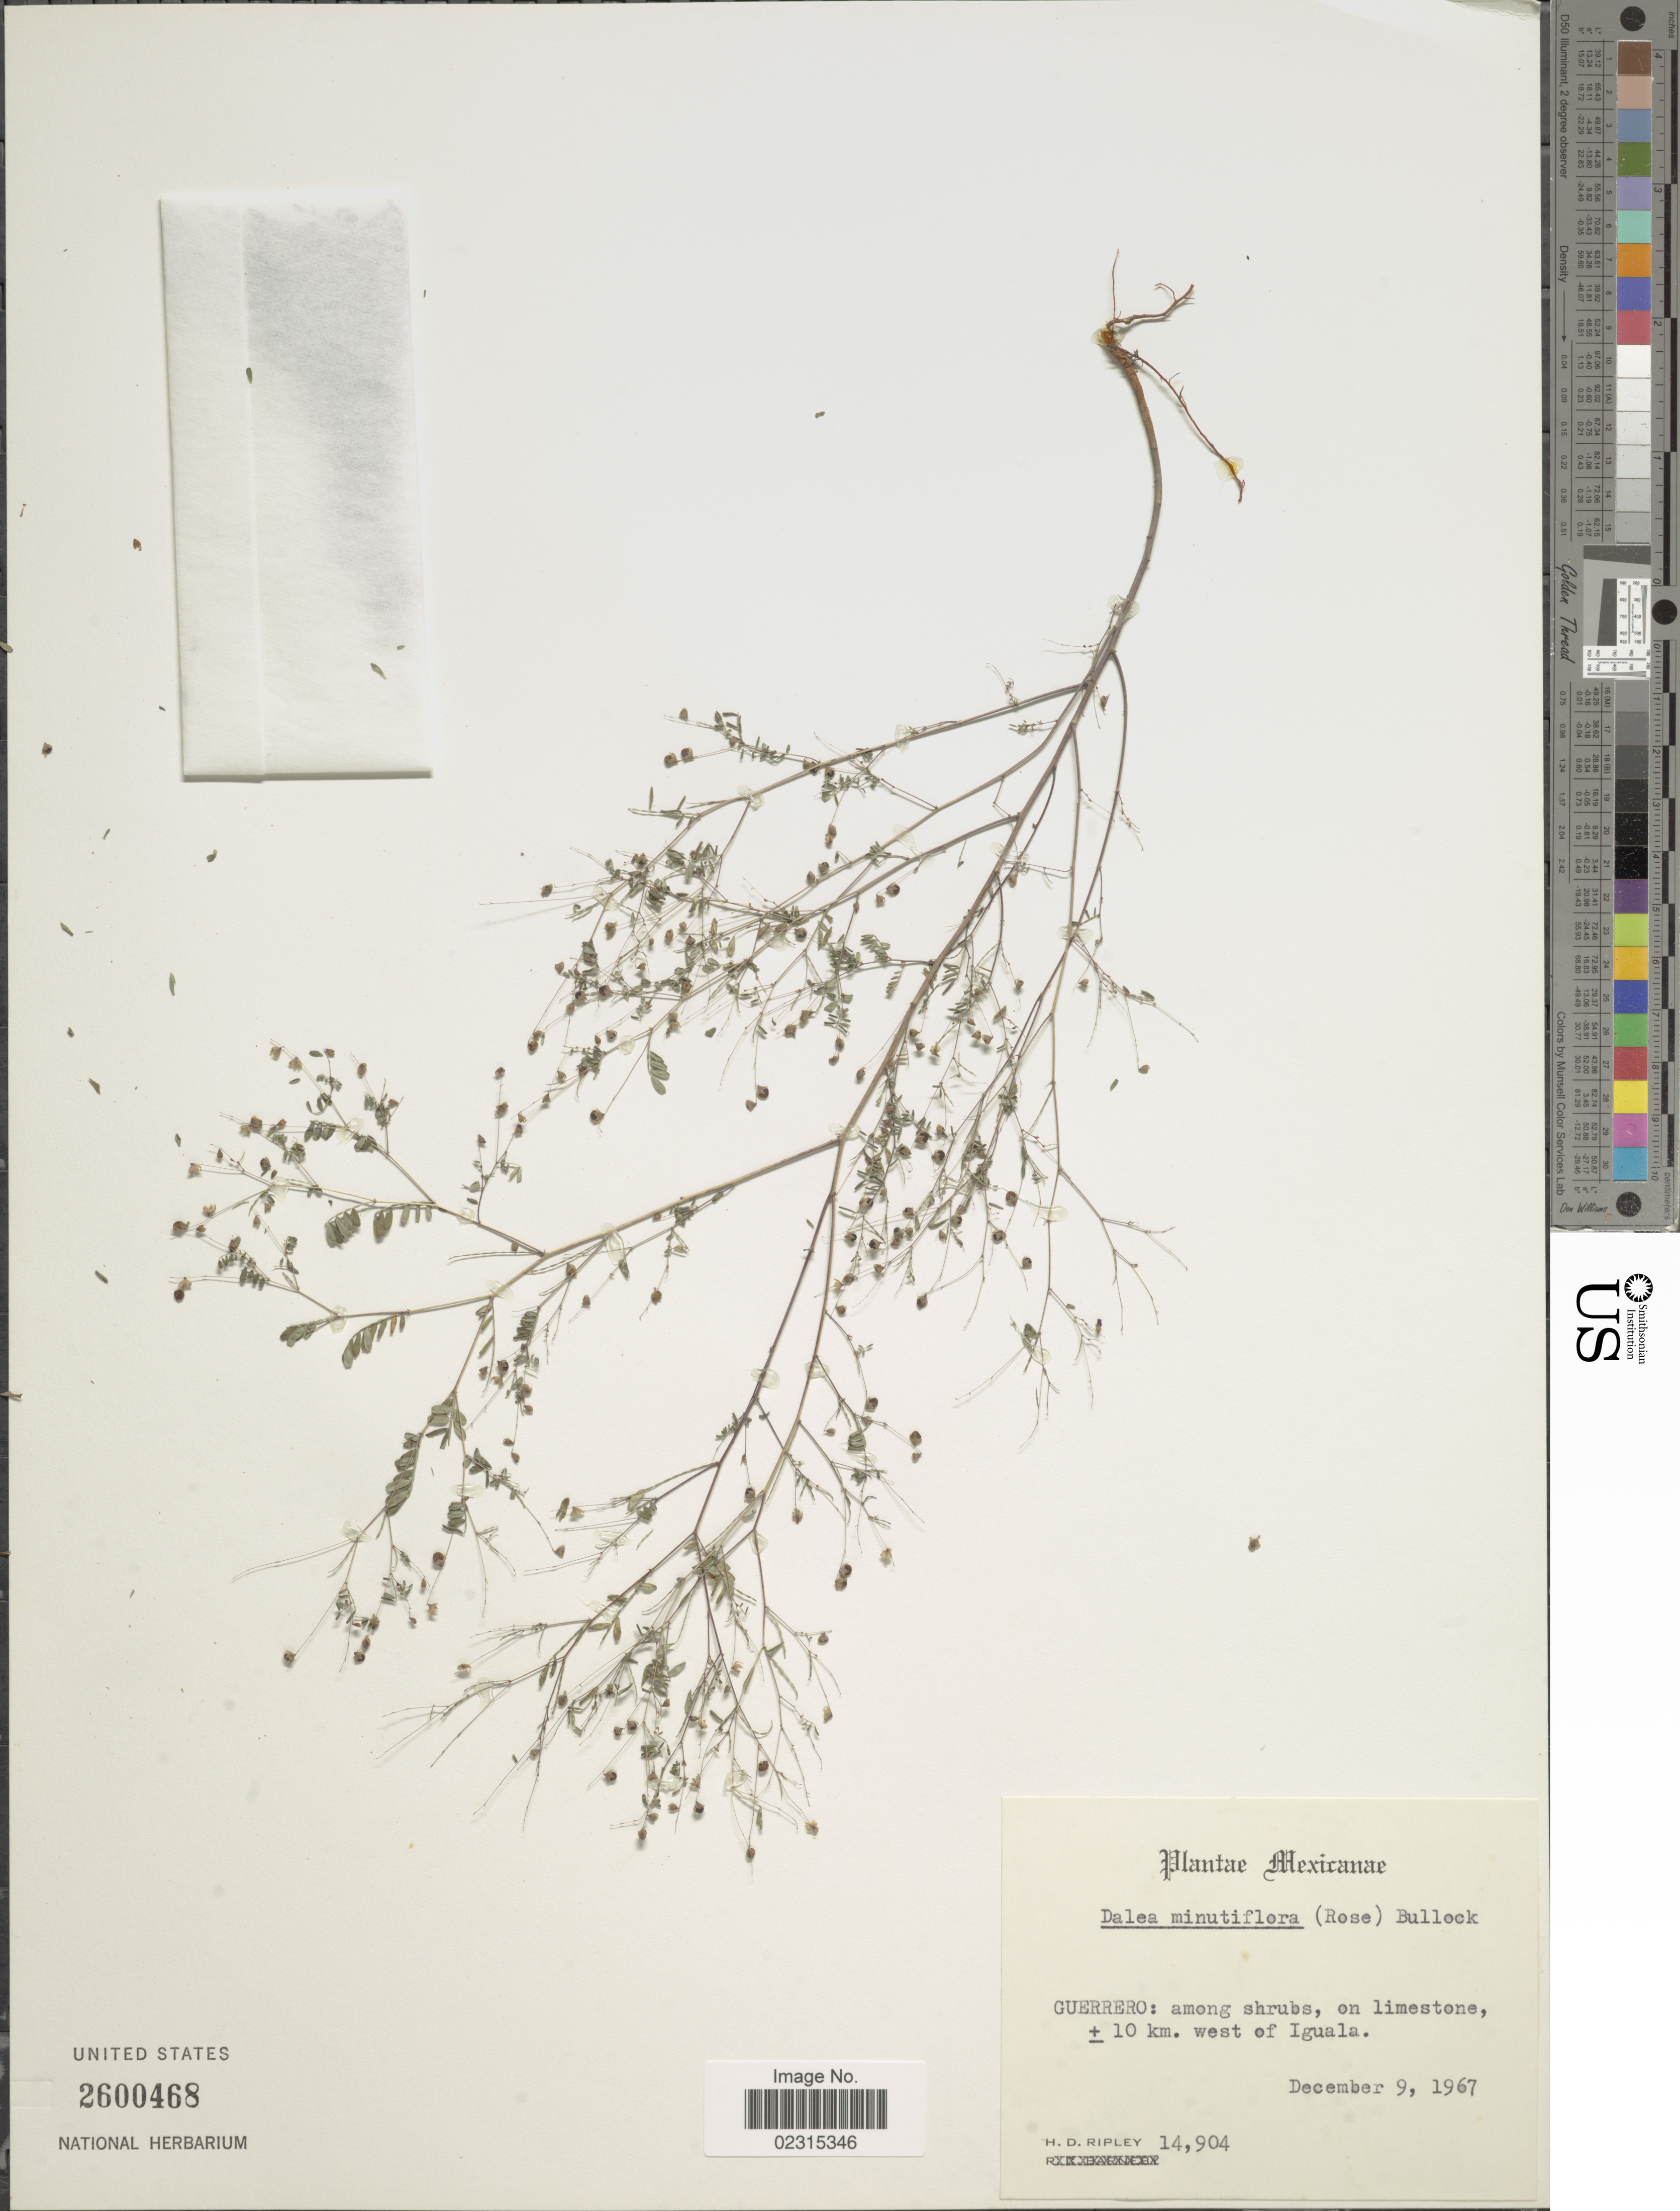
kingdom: Plantae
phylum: Tracheophyta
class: Magnoliopsida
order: Fabales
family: Fabaceae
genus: Marina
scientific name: Marina minutiflora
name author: (Rose) Barneby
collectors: H. Ripley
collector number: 14904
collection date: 1967-12-09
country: Mexico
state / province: Guerrero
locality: Among shrubs, on limestone, ± 10 km west of Iguala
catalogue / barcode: US 2600468